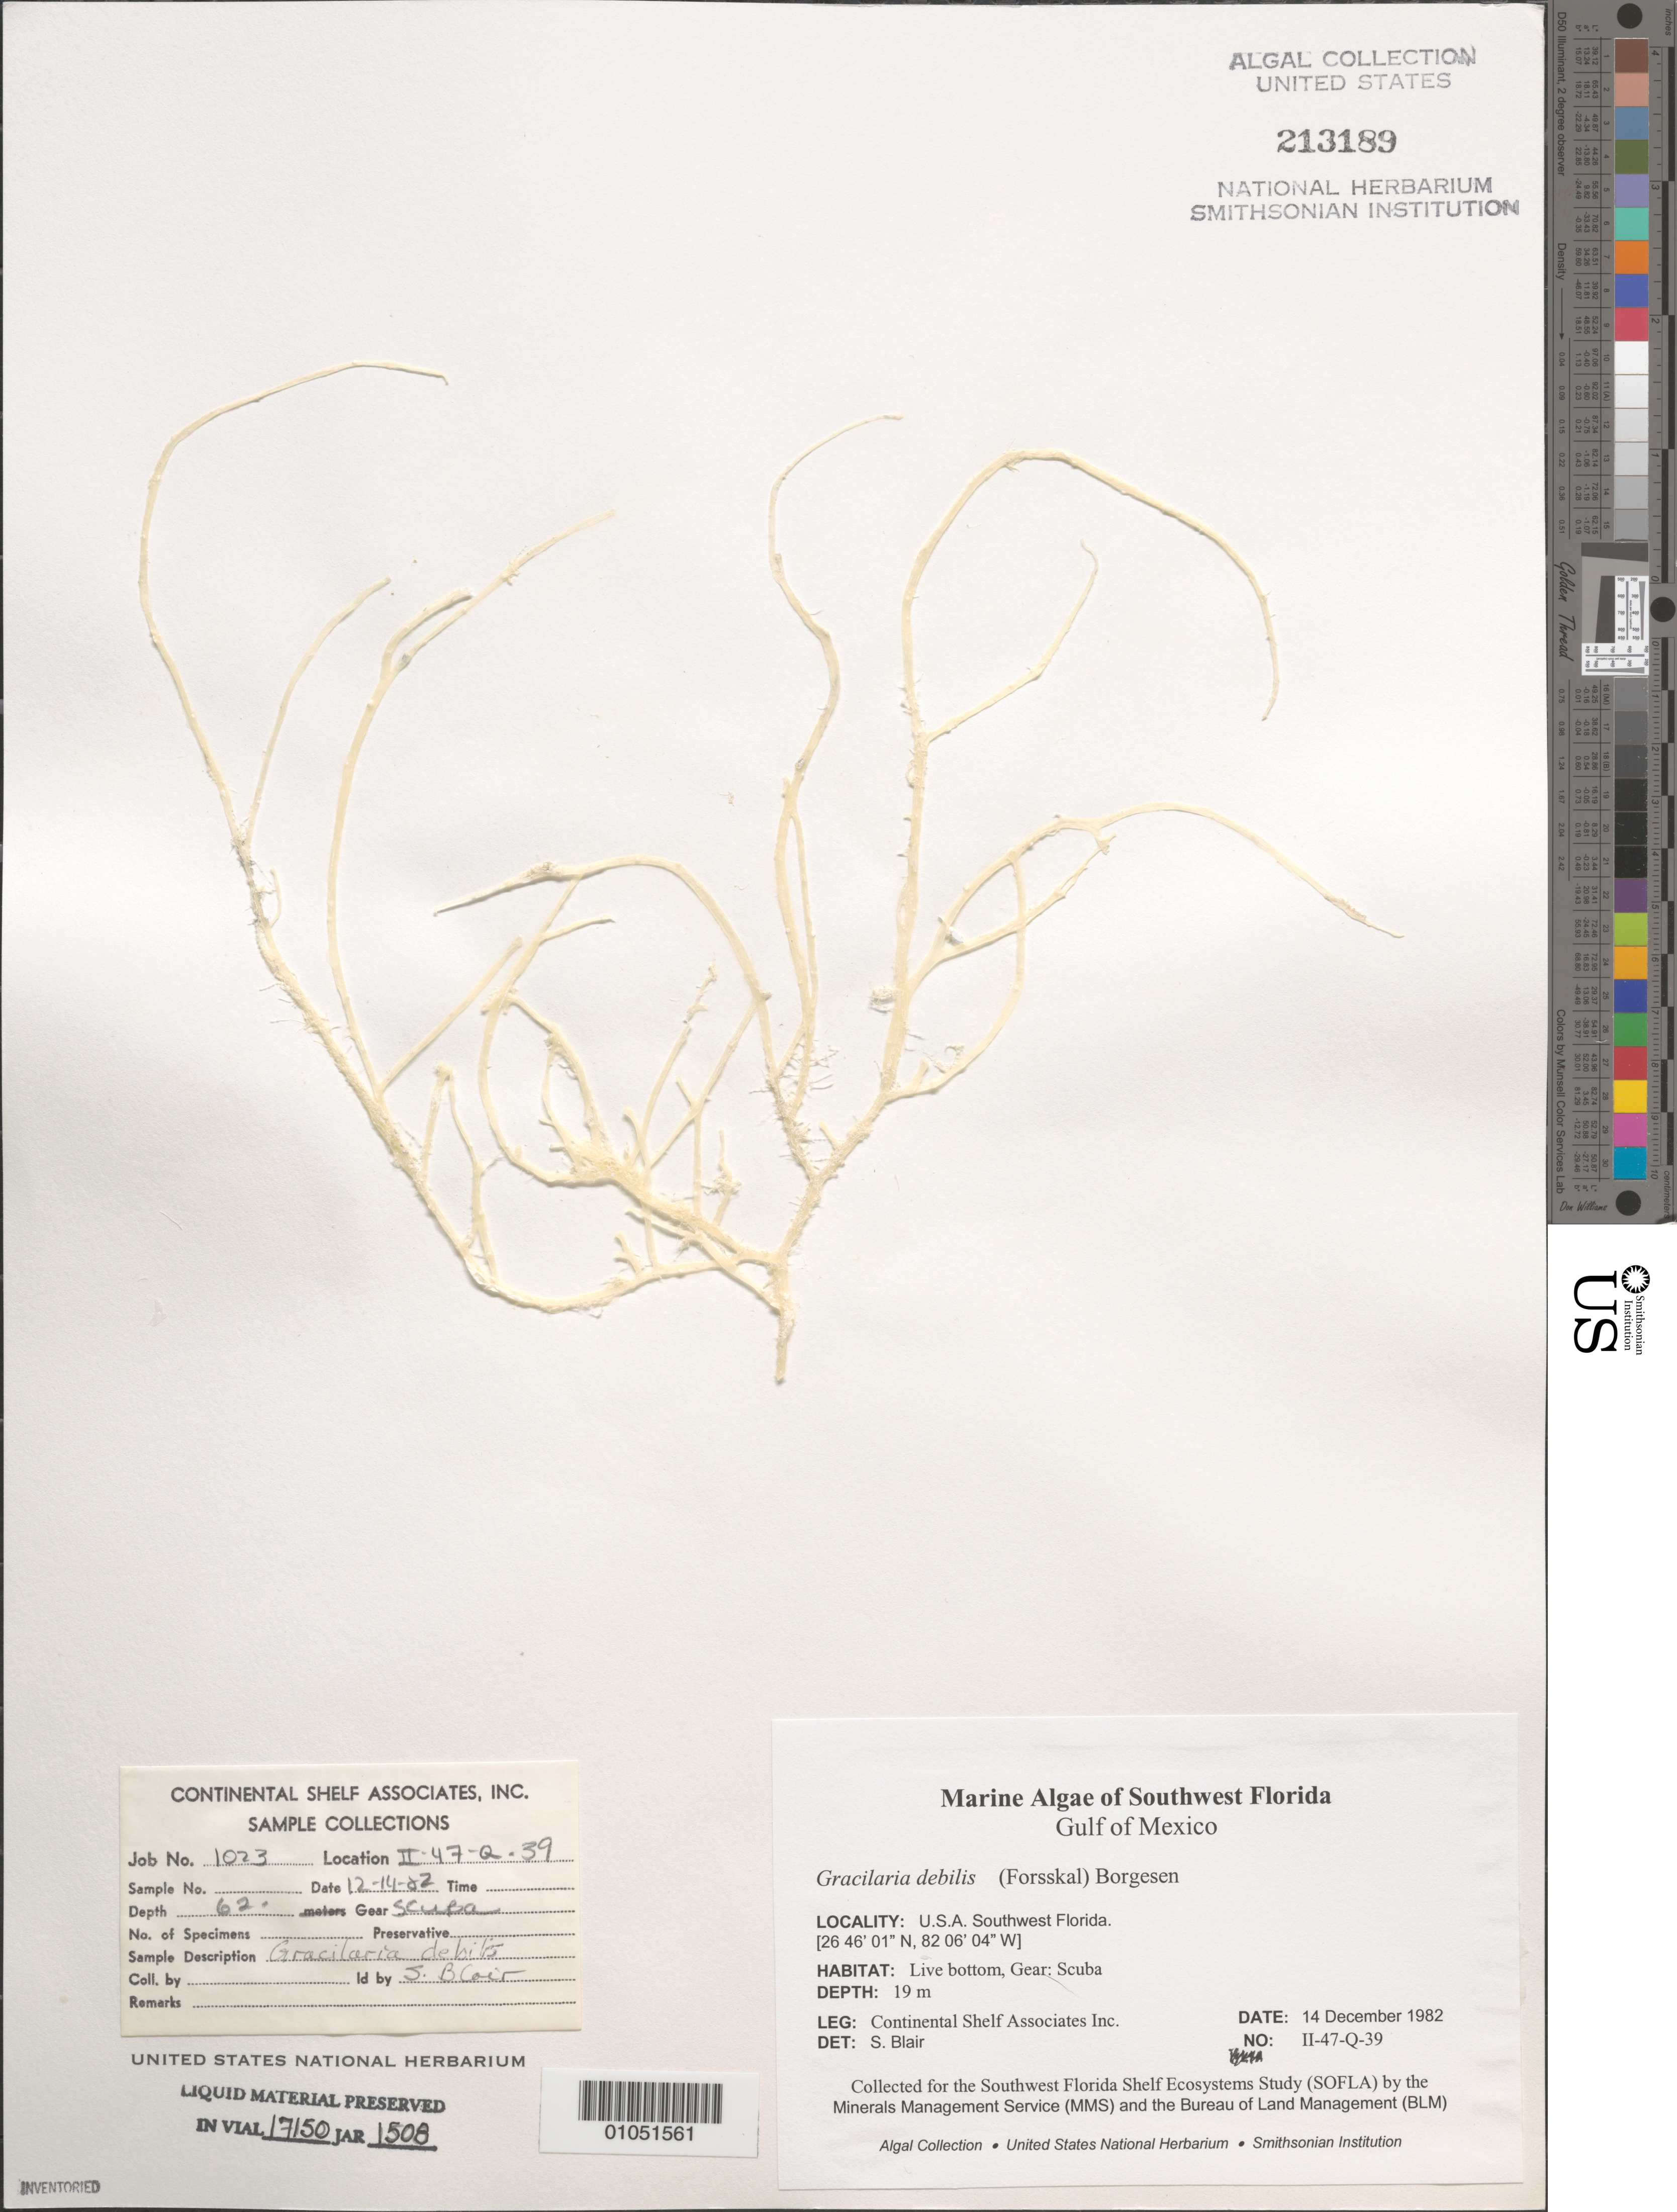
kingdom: Plantae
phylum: Rhodophyta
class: Florideophyceae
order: Gracilariales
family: Gracilariaceae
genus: Gracilaria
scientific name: Gracilaria debilis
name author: (Forssk.) Børgesen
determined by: Blair, S. M.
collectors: Continental Shelf Associates Inc.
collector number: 1023-II-47-Q-39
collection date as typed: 14 Dec 1982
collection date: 1982-12-14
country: United States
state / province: Florida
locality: Gulf of Mexico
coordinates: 26 46'01"N, 82 06'04"W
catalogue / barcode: US 213189